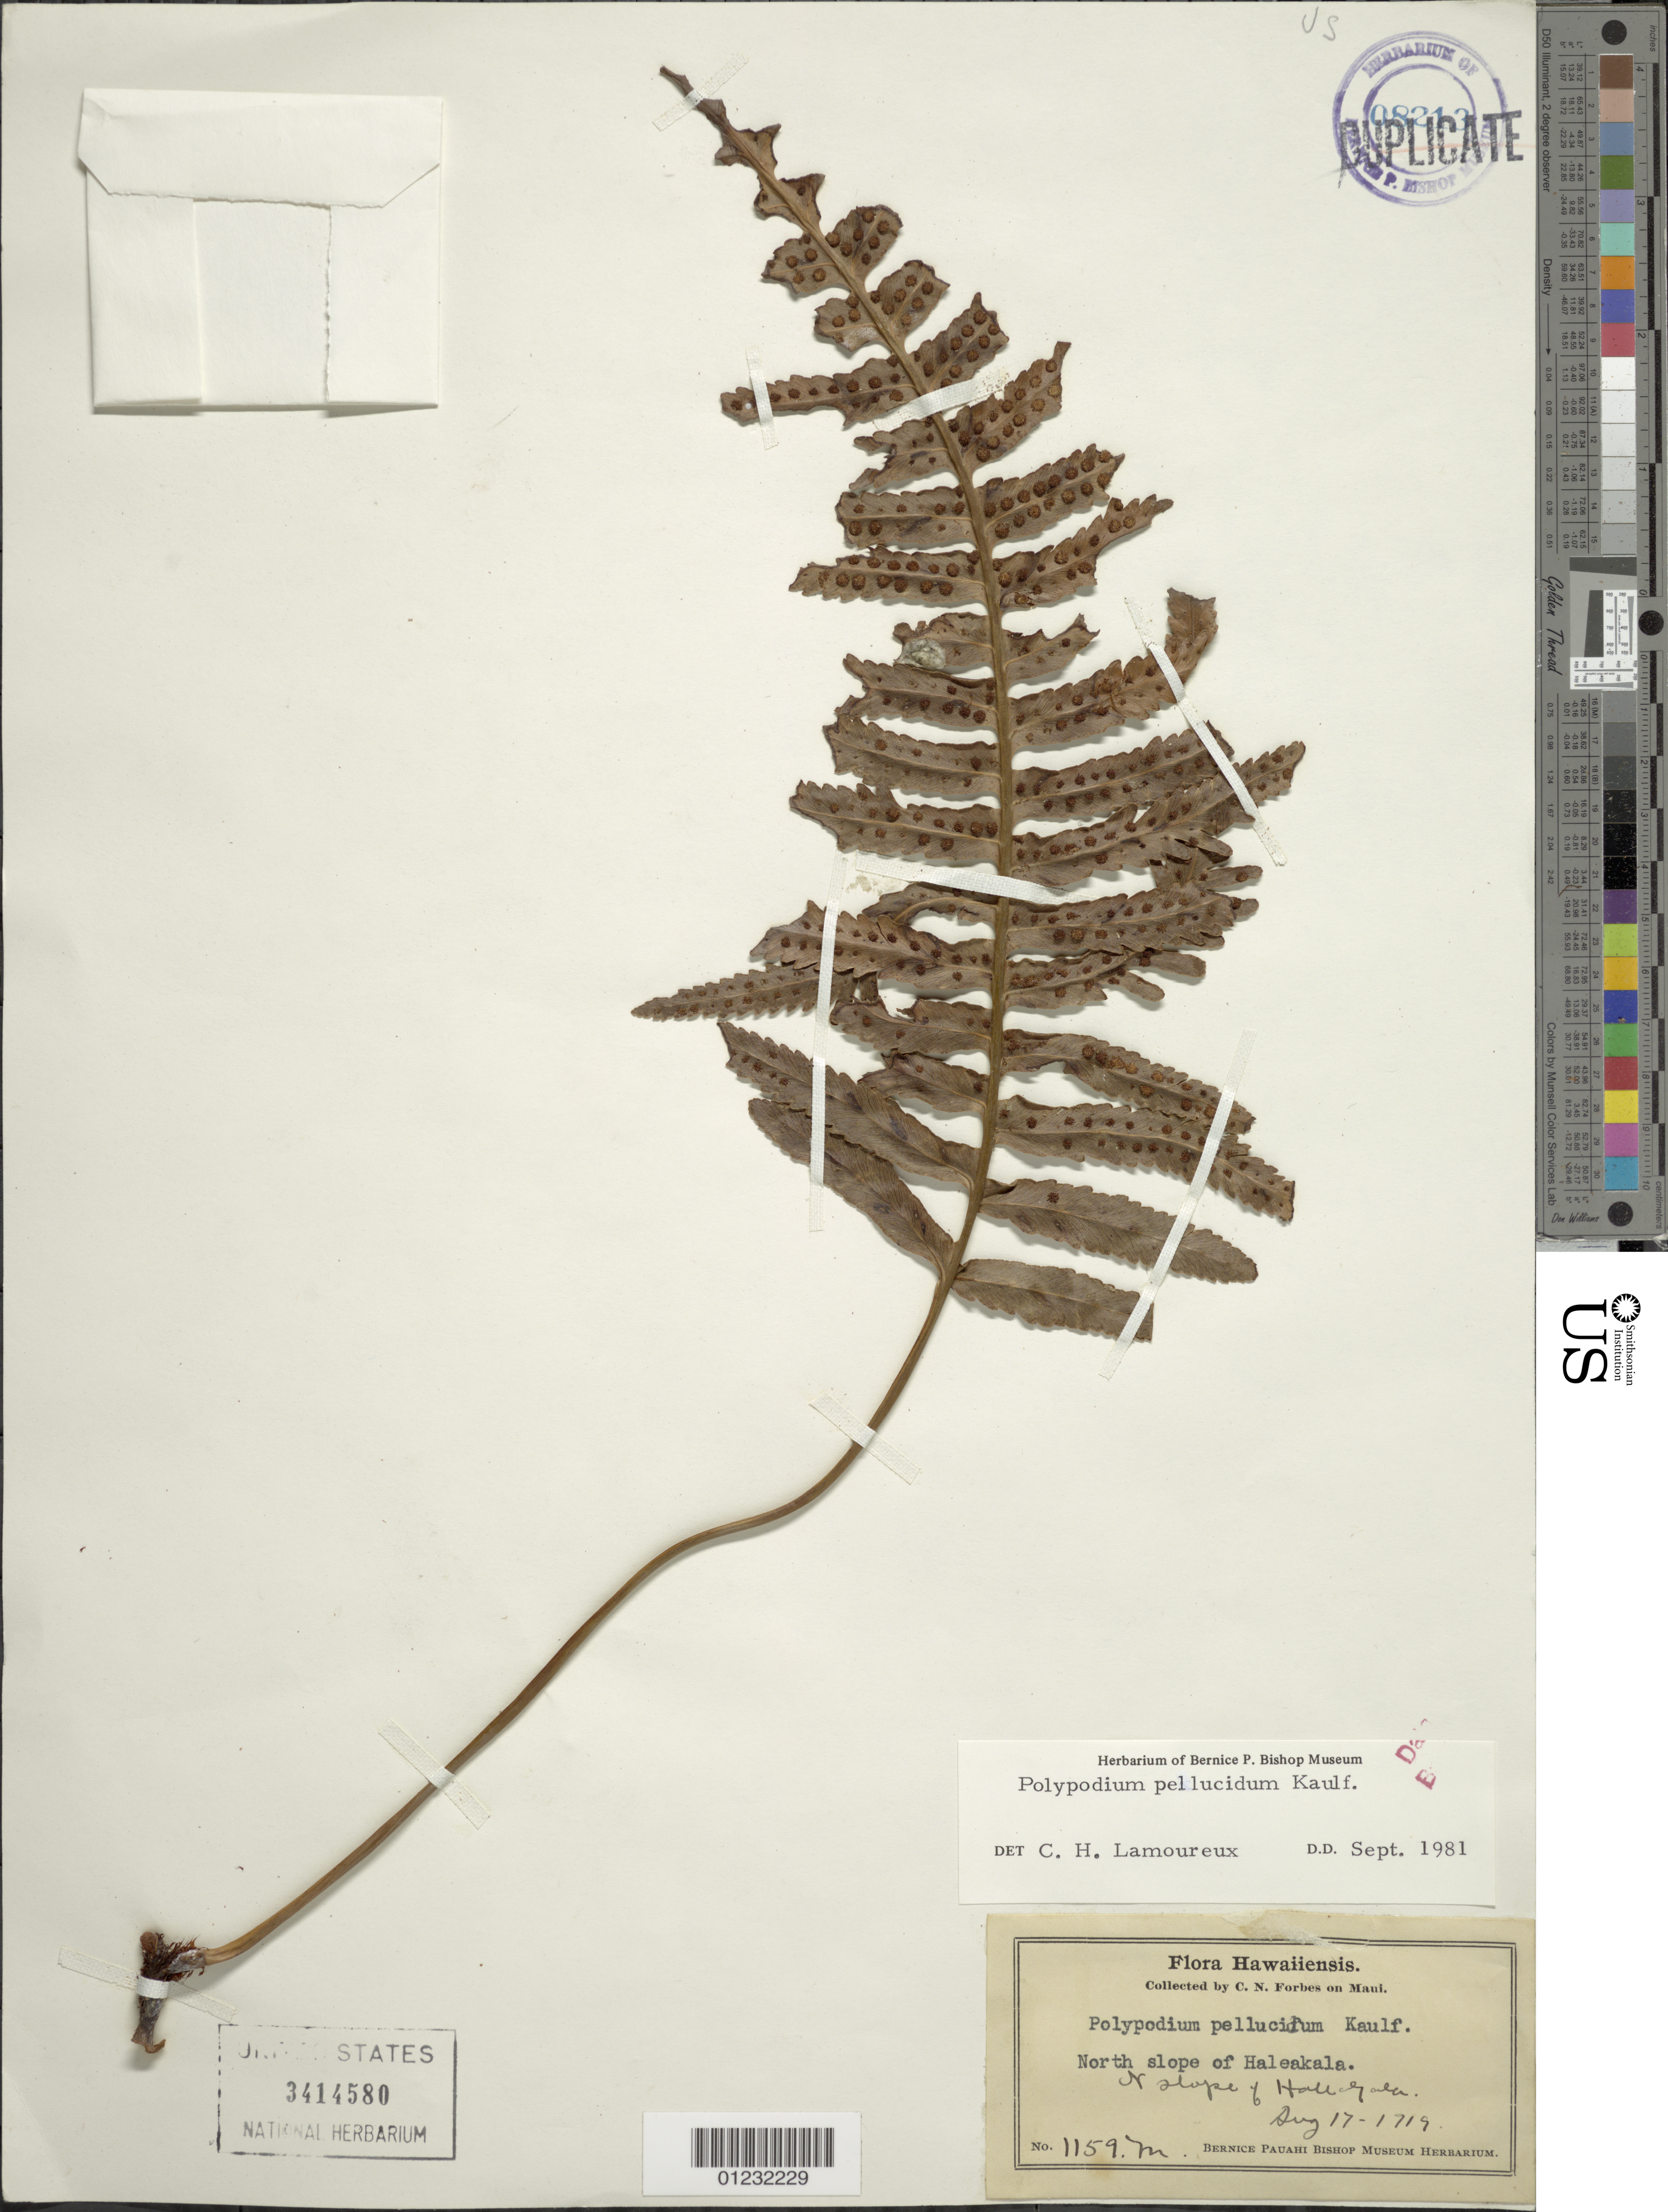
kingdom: Plantae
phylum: Tracheophyta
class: Polypodiopsida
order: Polypodiales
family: Polypodiaceae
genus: Polypodium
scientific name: Polypodium pellucidum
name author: Kaulf.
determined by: Lamoureux, C. H.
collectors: C. N. Forbes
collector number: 1159.M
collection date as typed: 17 Aug 1919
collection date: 1919-08-17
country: United States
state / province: Hawaii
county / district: Maui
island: Maui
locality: N slope of Haleakala, Maui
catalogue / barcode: US 3414580